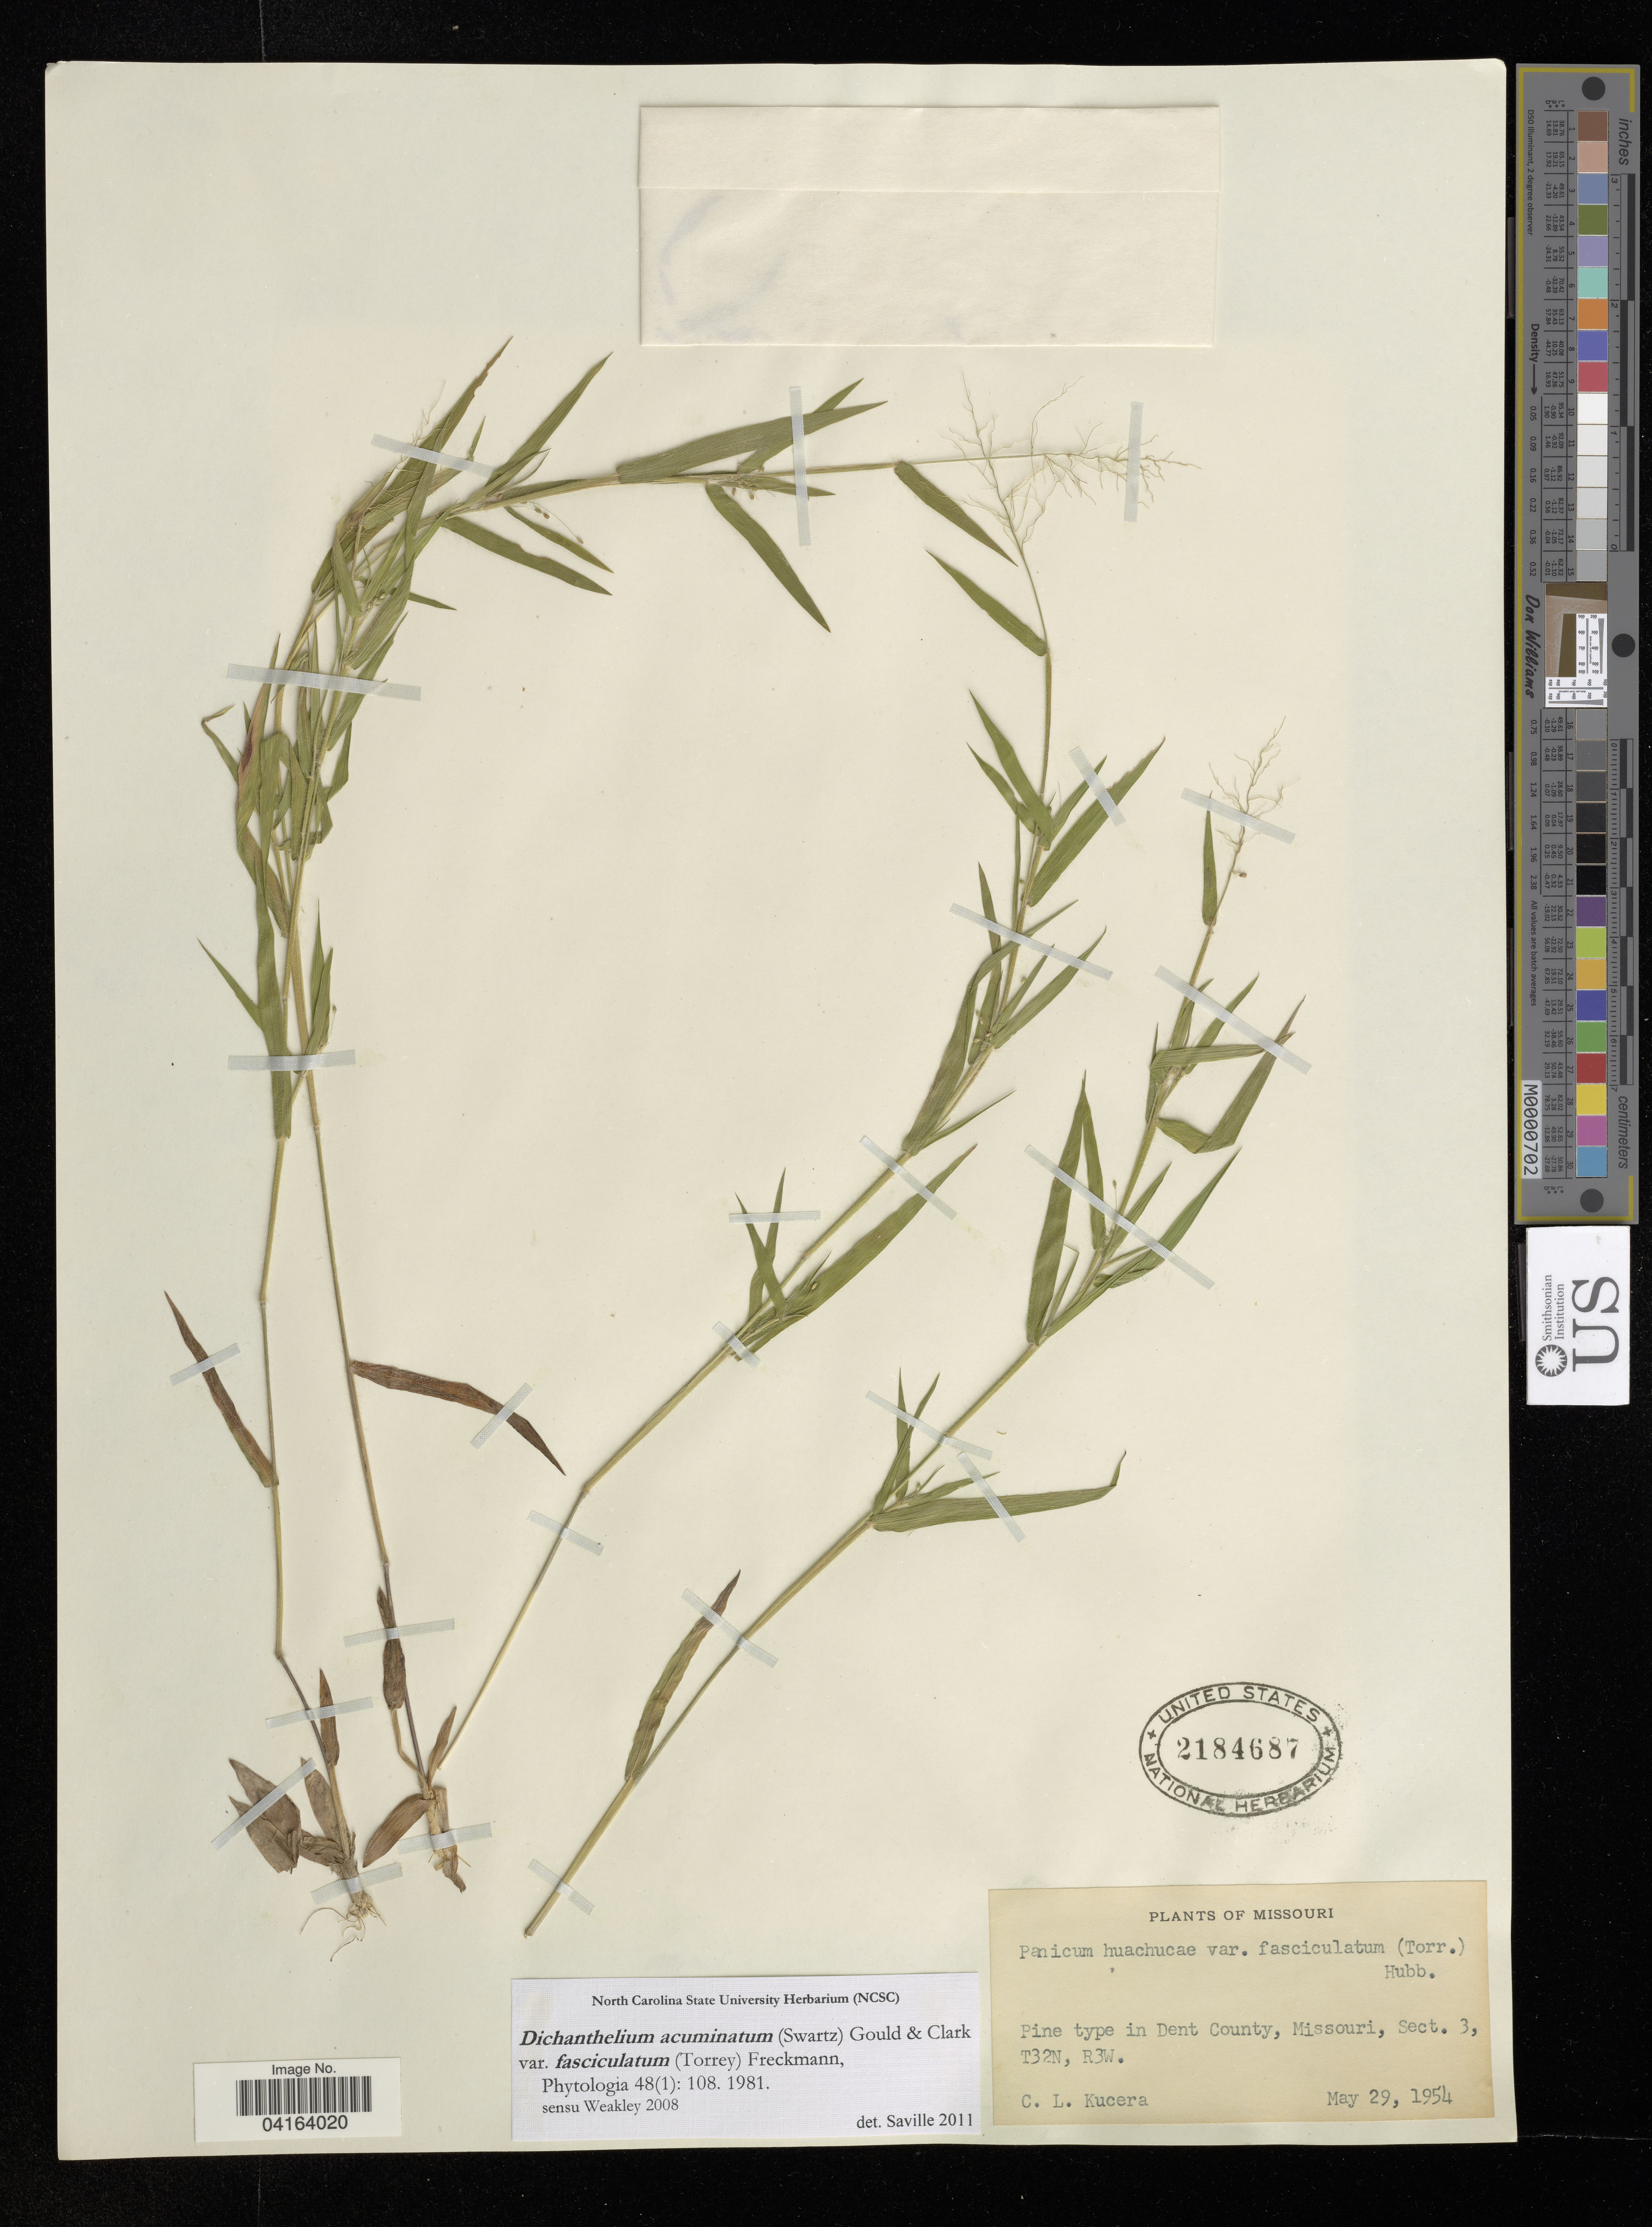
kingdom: Plantae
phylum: Tracheophyta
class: Liliopsida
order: Poales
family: Poaceae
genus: Dichanthelium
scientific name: Dichanthelium acuminatum var. fasciculatum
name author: (Torr.) Freckmann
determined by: Saville, A. C., (NCSC), North Carolina State University (UNITED STATES)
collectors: C. Kucera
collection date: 1954-05-29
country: United States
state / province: Missouri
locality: Pine type in Dent County, Sect. 3, T32N, R3W.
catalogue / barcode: US 2184687